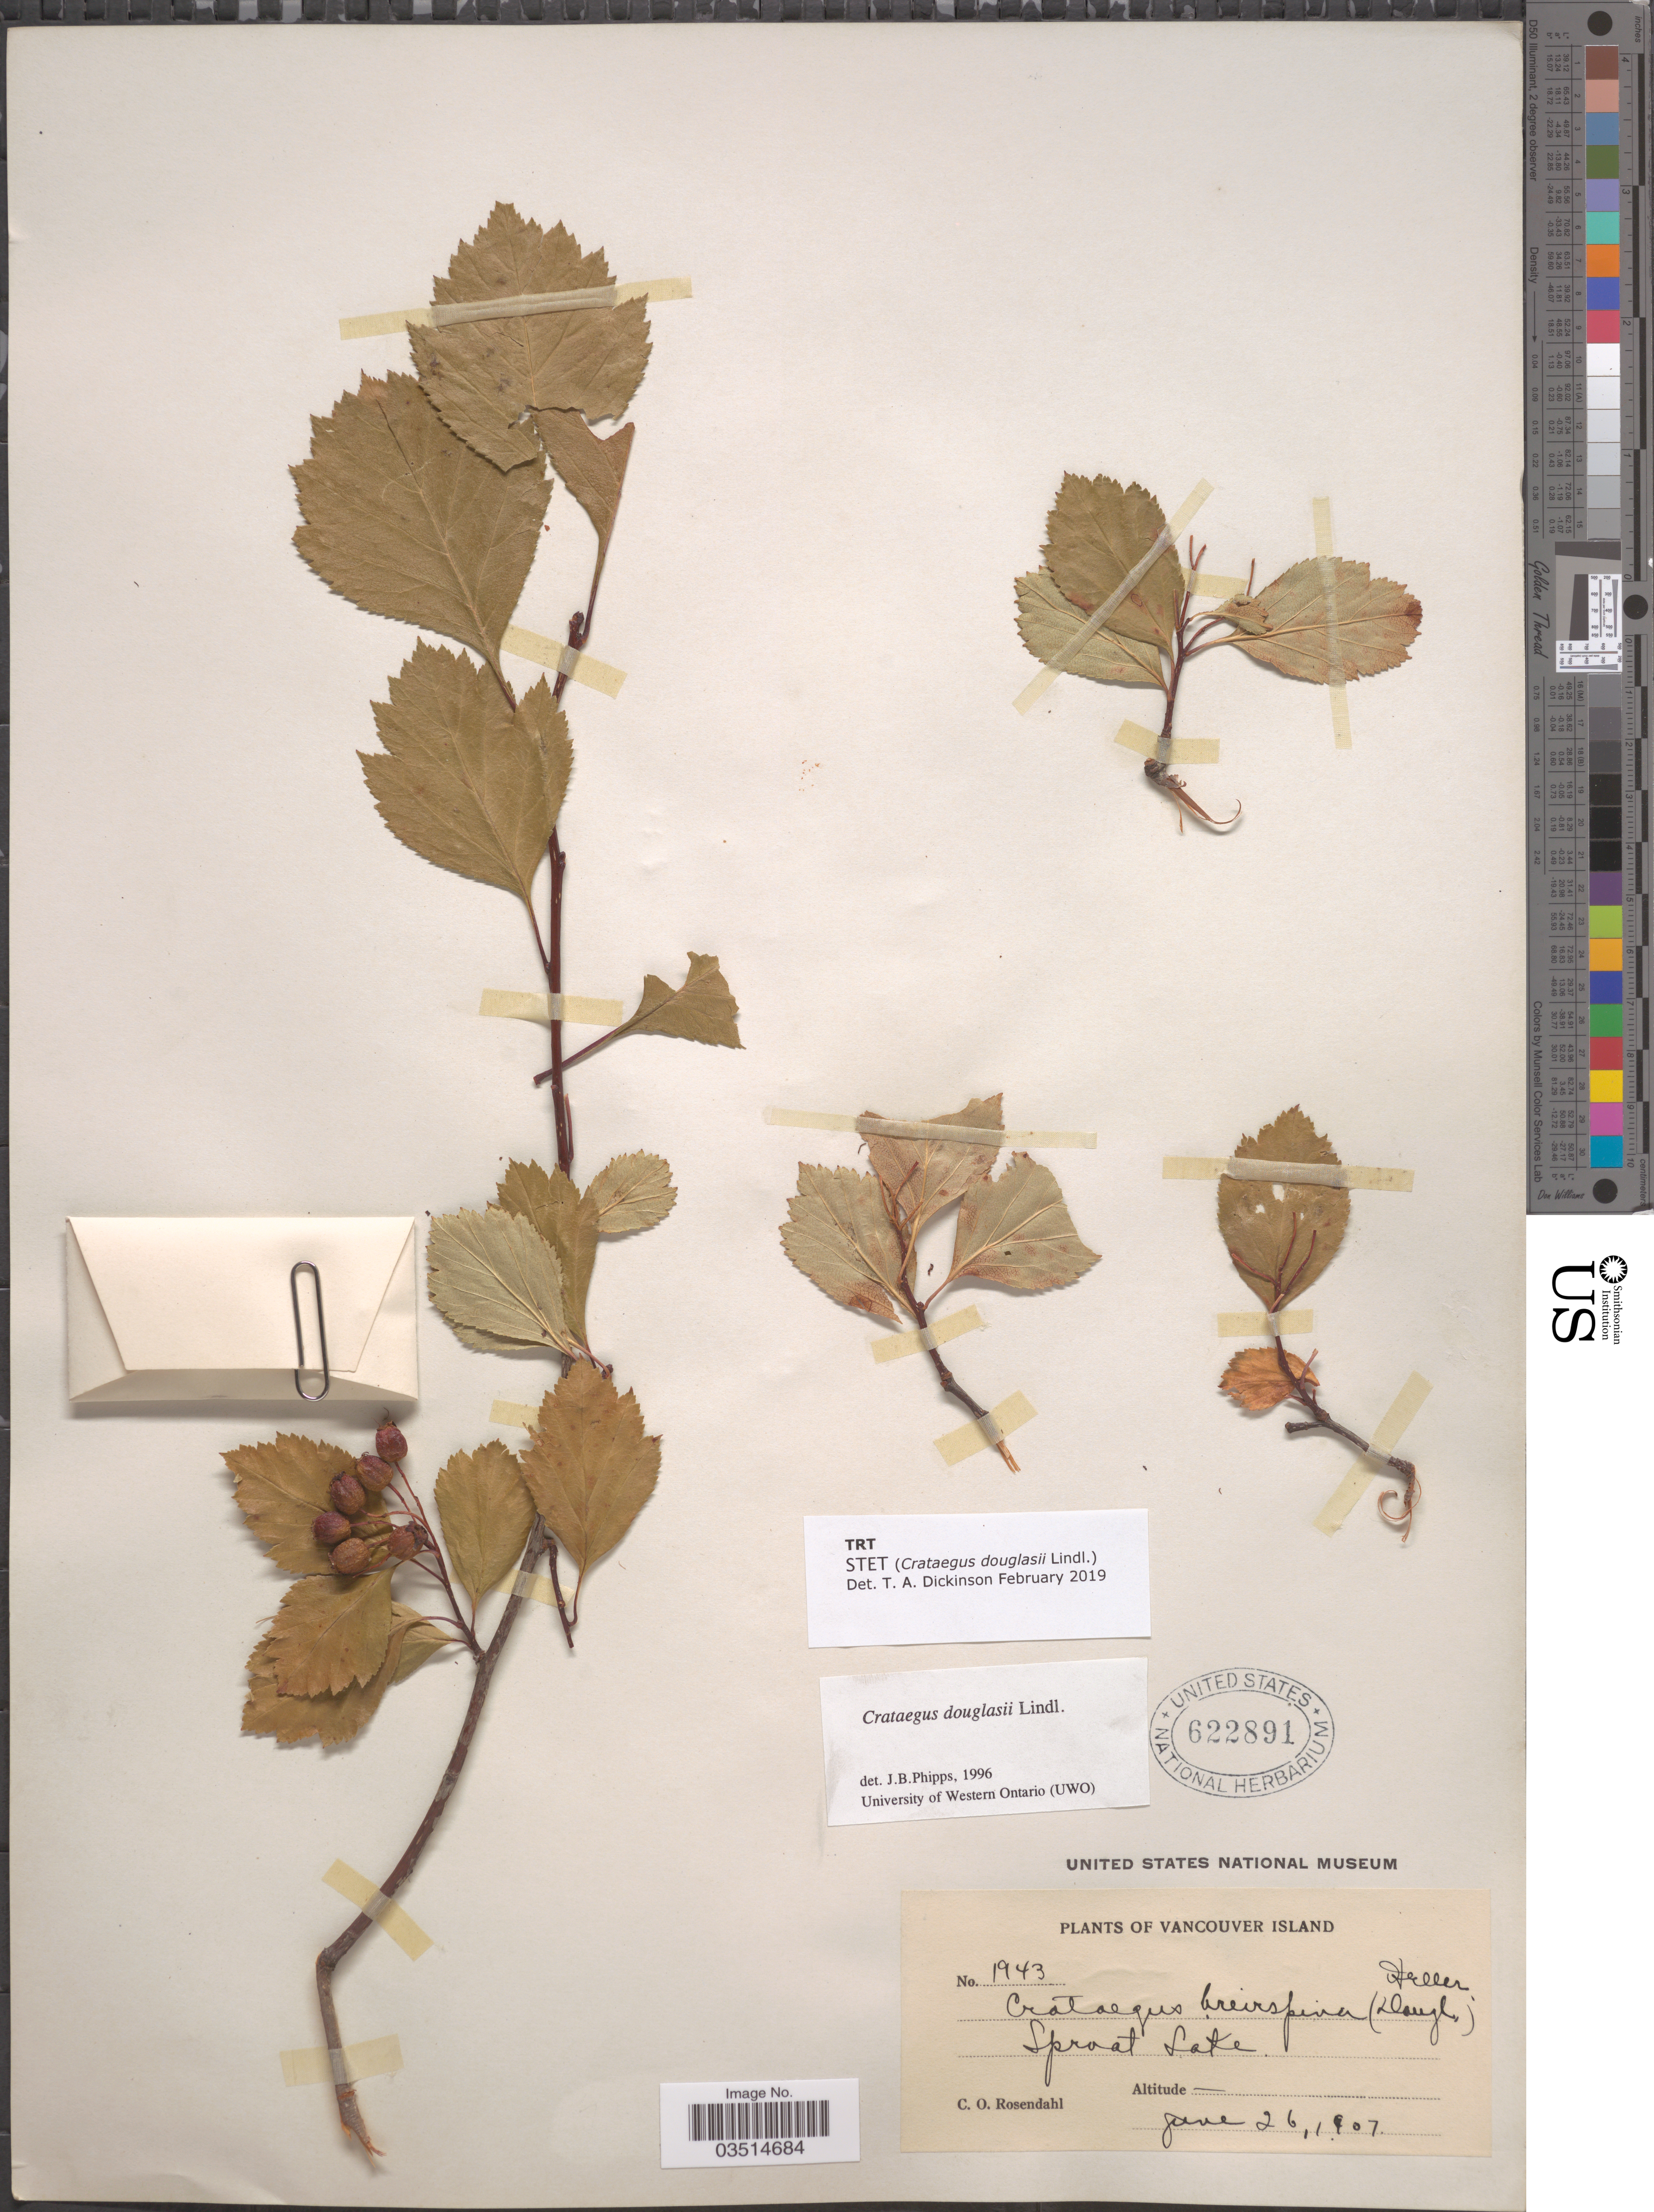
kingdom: Plantae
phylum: Tracheophyta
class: Magnoliopsida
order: Rosales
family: Rosaceae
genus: Crataegus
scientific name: Crataegus douglasii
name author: Lindl.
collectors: C. O. Rosendahl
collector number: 1943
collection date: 1907-06-26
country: Canada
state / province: British Columbia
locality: Vancouver Island. Sproat Lake.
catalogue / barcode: US 622891